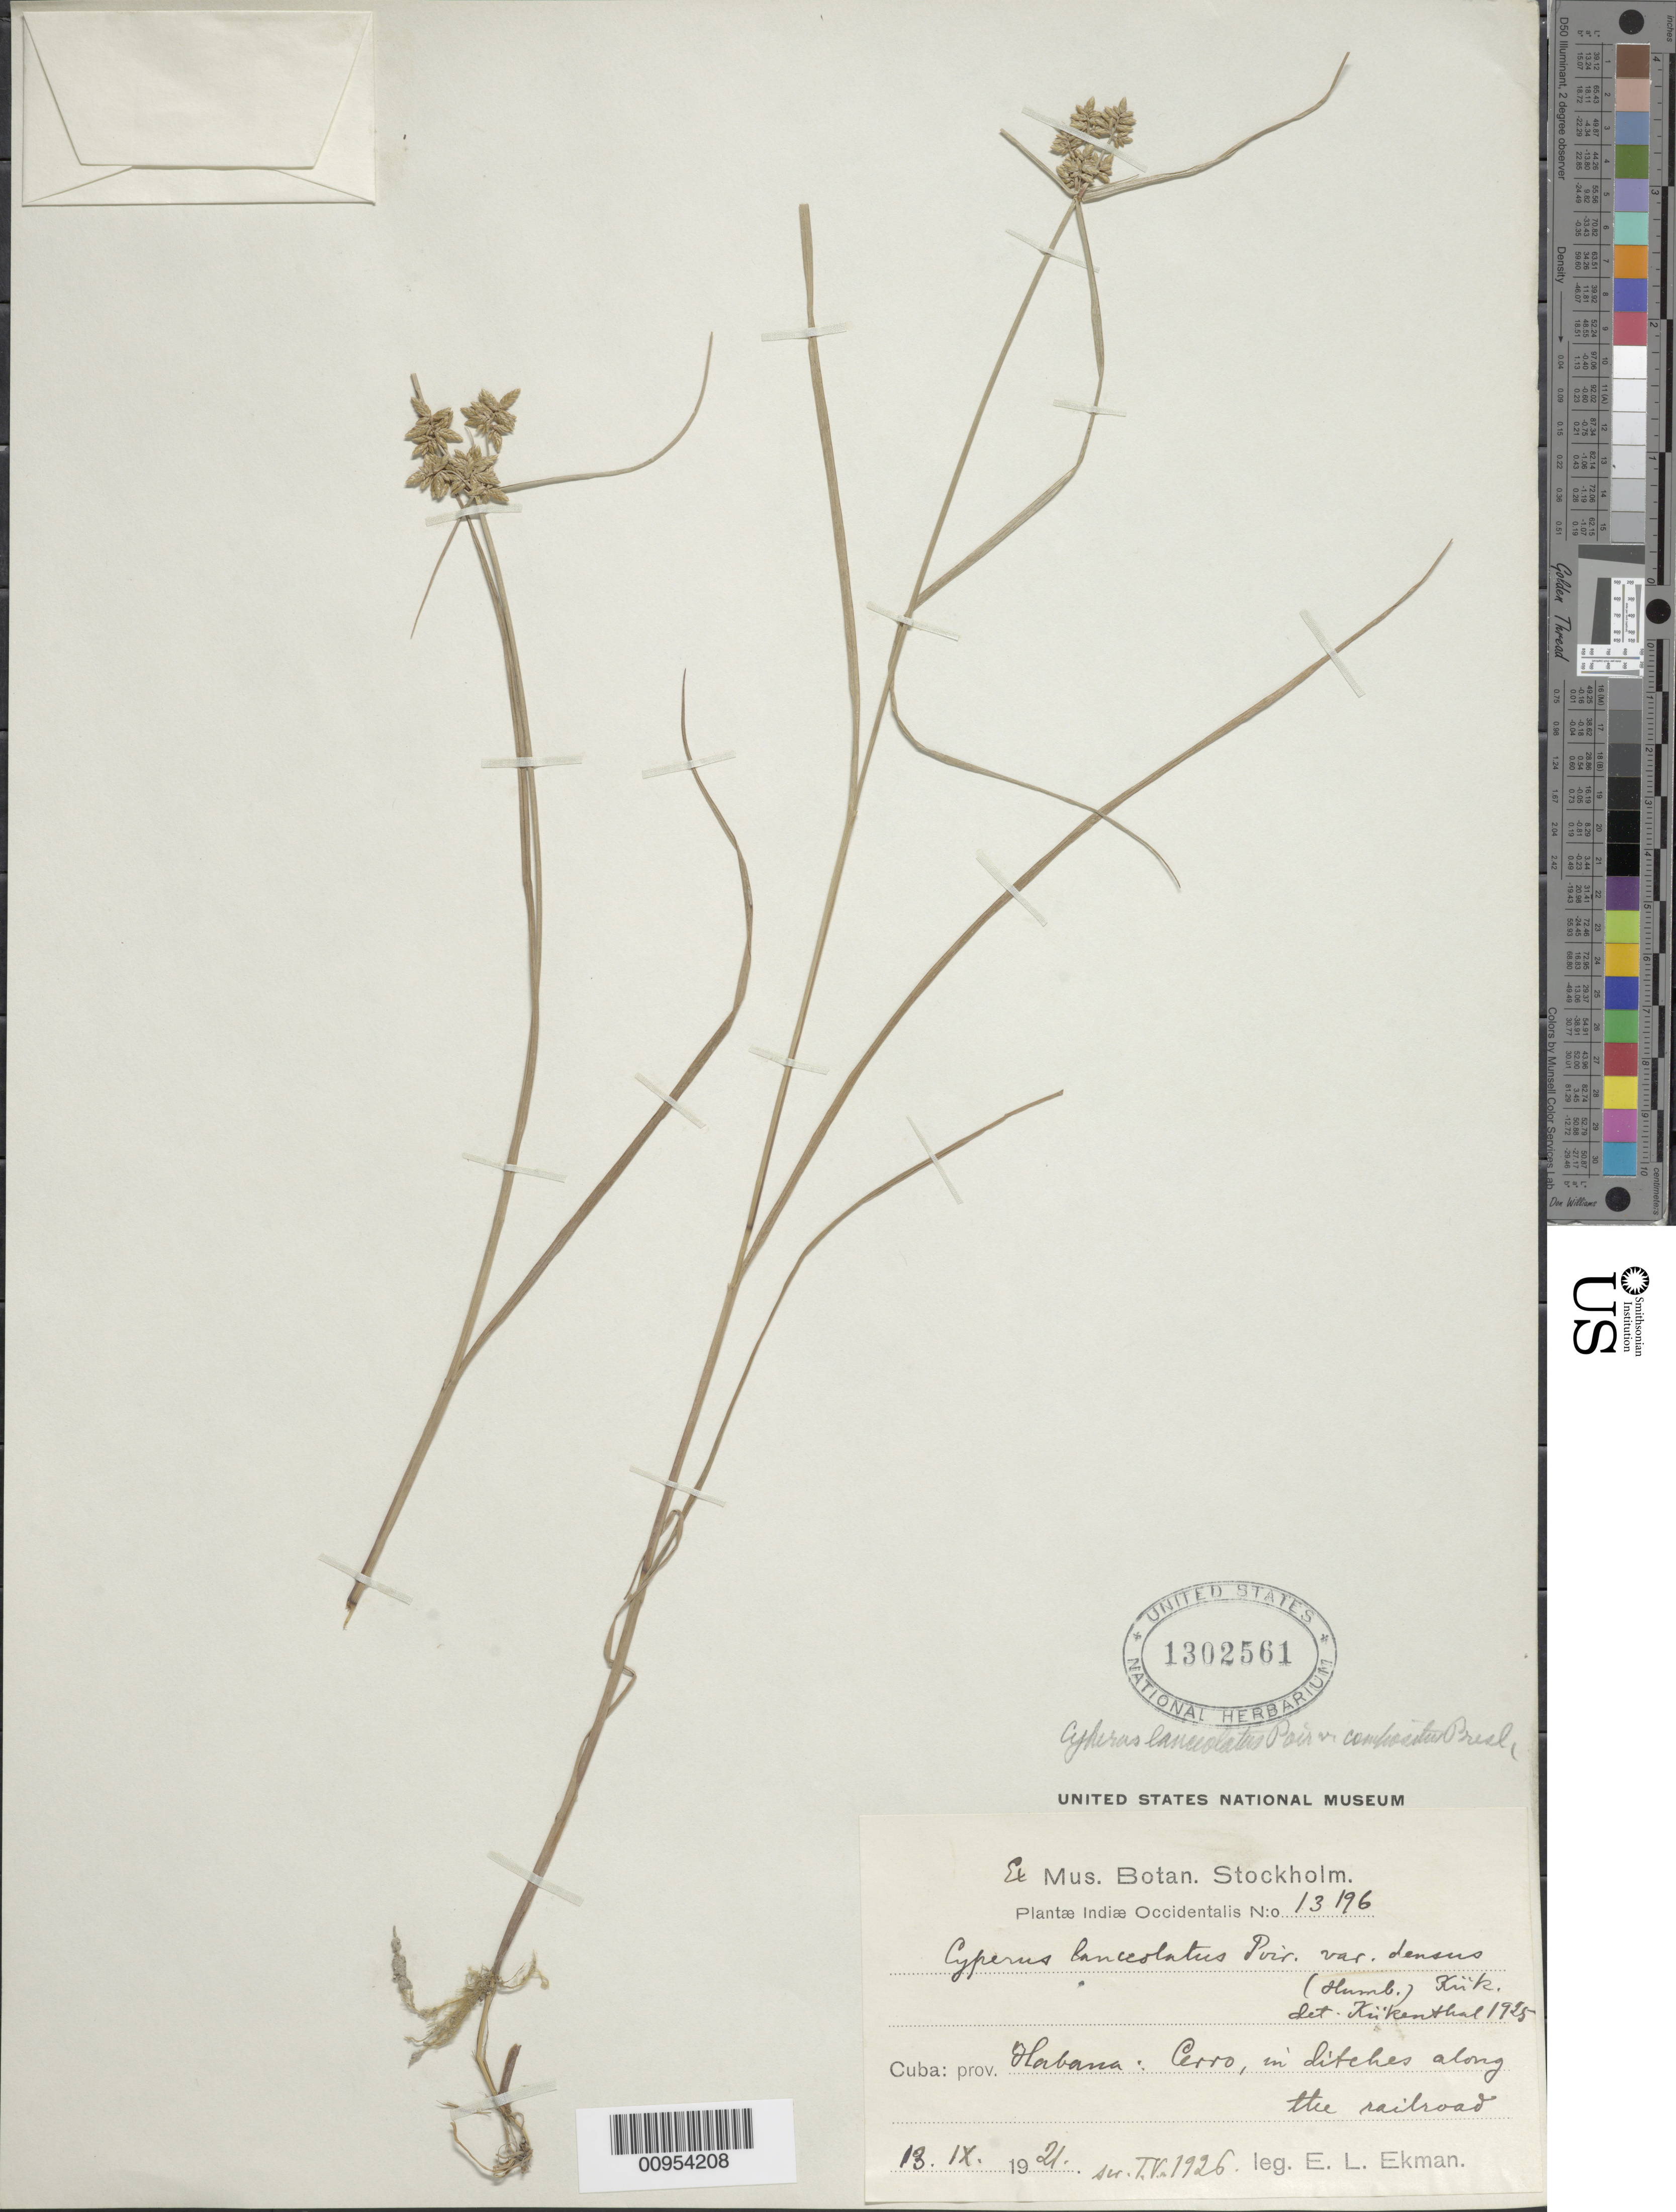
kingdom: Plantae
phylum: Tracheophyta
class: Liliopsida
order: Poales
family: Cyperaceae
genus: Cyperus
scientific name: Cyperus lanceolatus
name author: Poir.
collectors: E. L. Ekman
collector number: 13196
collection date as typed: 13 Sep 1921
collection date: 1921-09-13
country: Cuba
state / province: La Habana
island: Cuba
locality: Cerro, in ditches along the railroad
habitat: In ditches along the railroad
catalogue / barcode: US 1302561